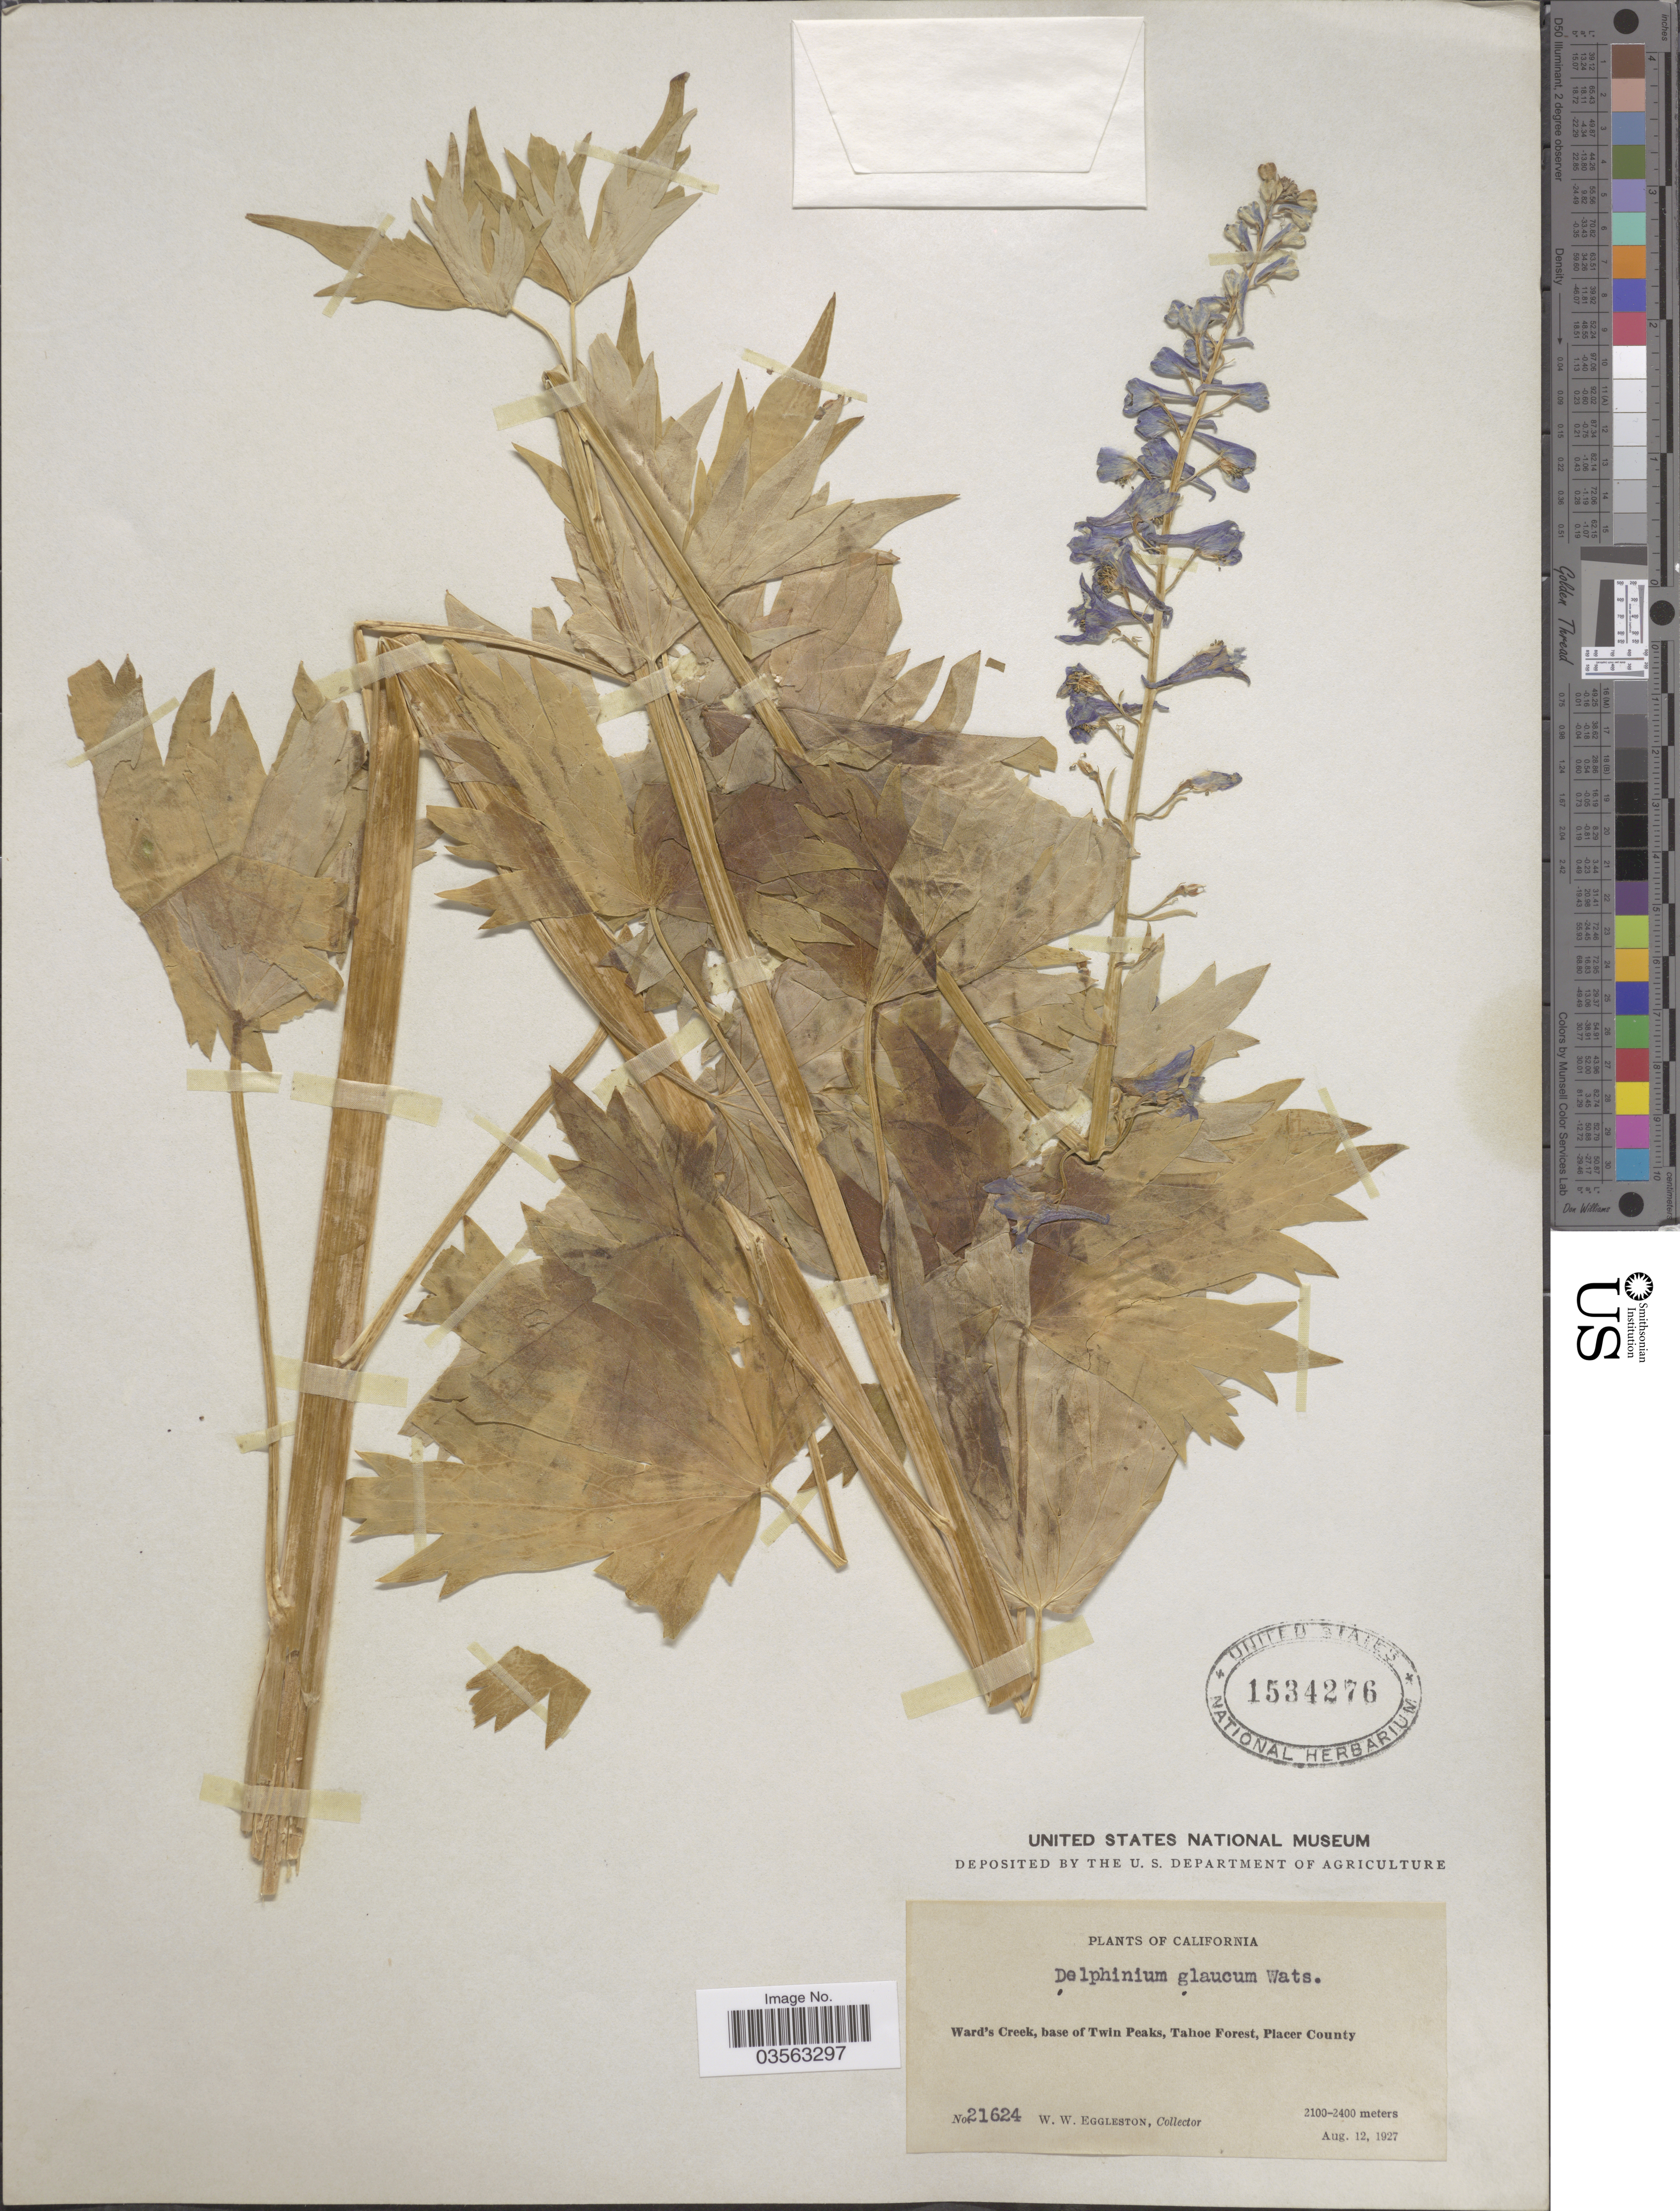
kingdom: Plantae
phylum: Tracheophyta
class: Magnoliopsida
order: Ranunculales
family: Ranunculaceae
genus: Delphinium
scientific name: Delphinium glaucum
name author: S. Watson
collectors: W. W. Eggleston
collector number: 21624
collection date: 1927-08-12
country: United States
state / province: California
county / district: Placer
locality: Ward's Creek, base of Twin Peaks, Tahoe Forest, Placer County.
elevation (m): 2100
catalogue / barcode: US 1534276